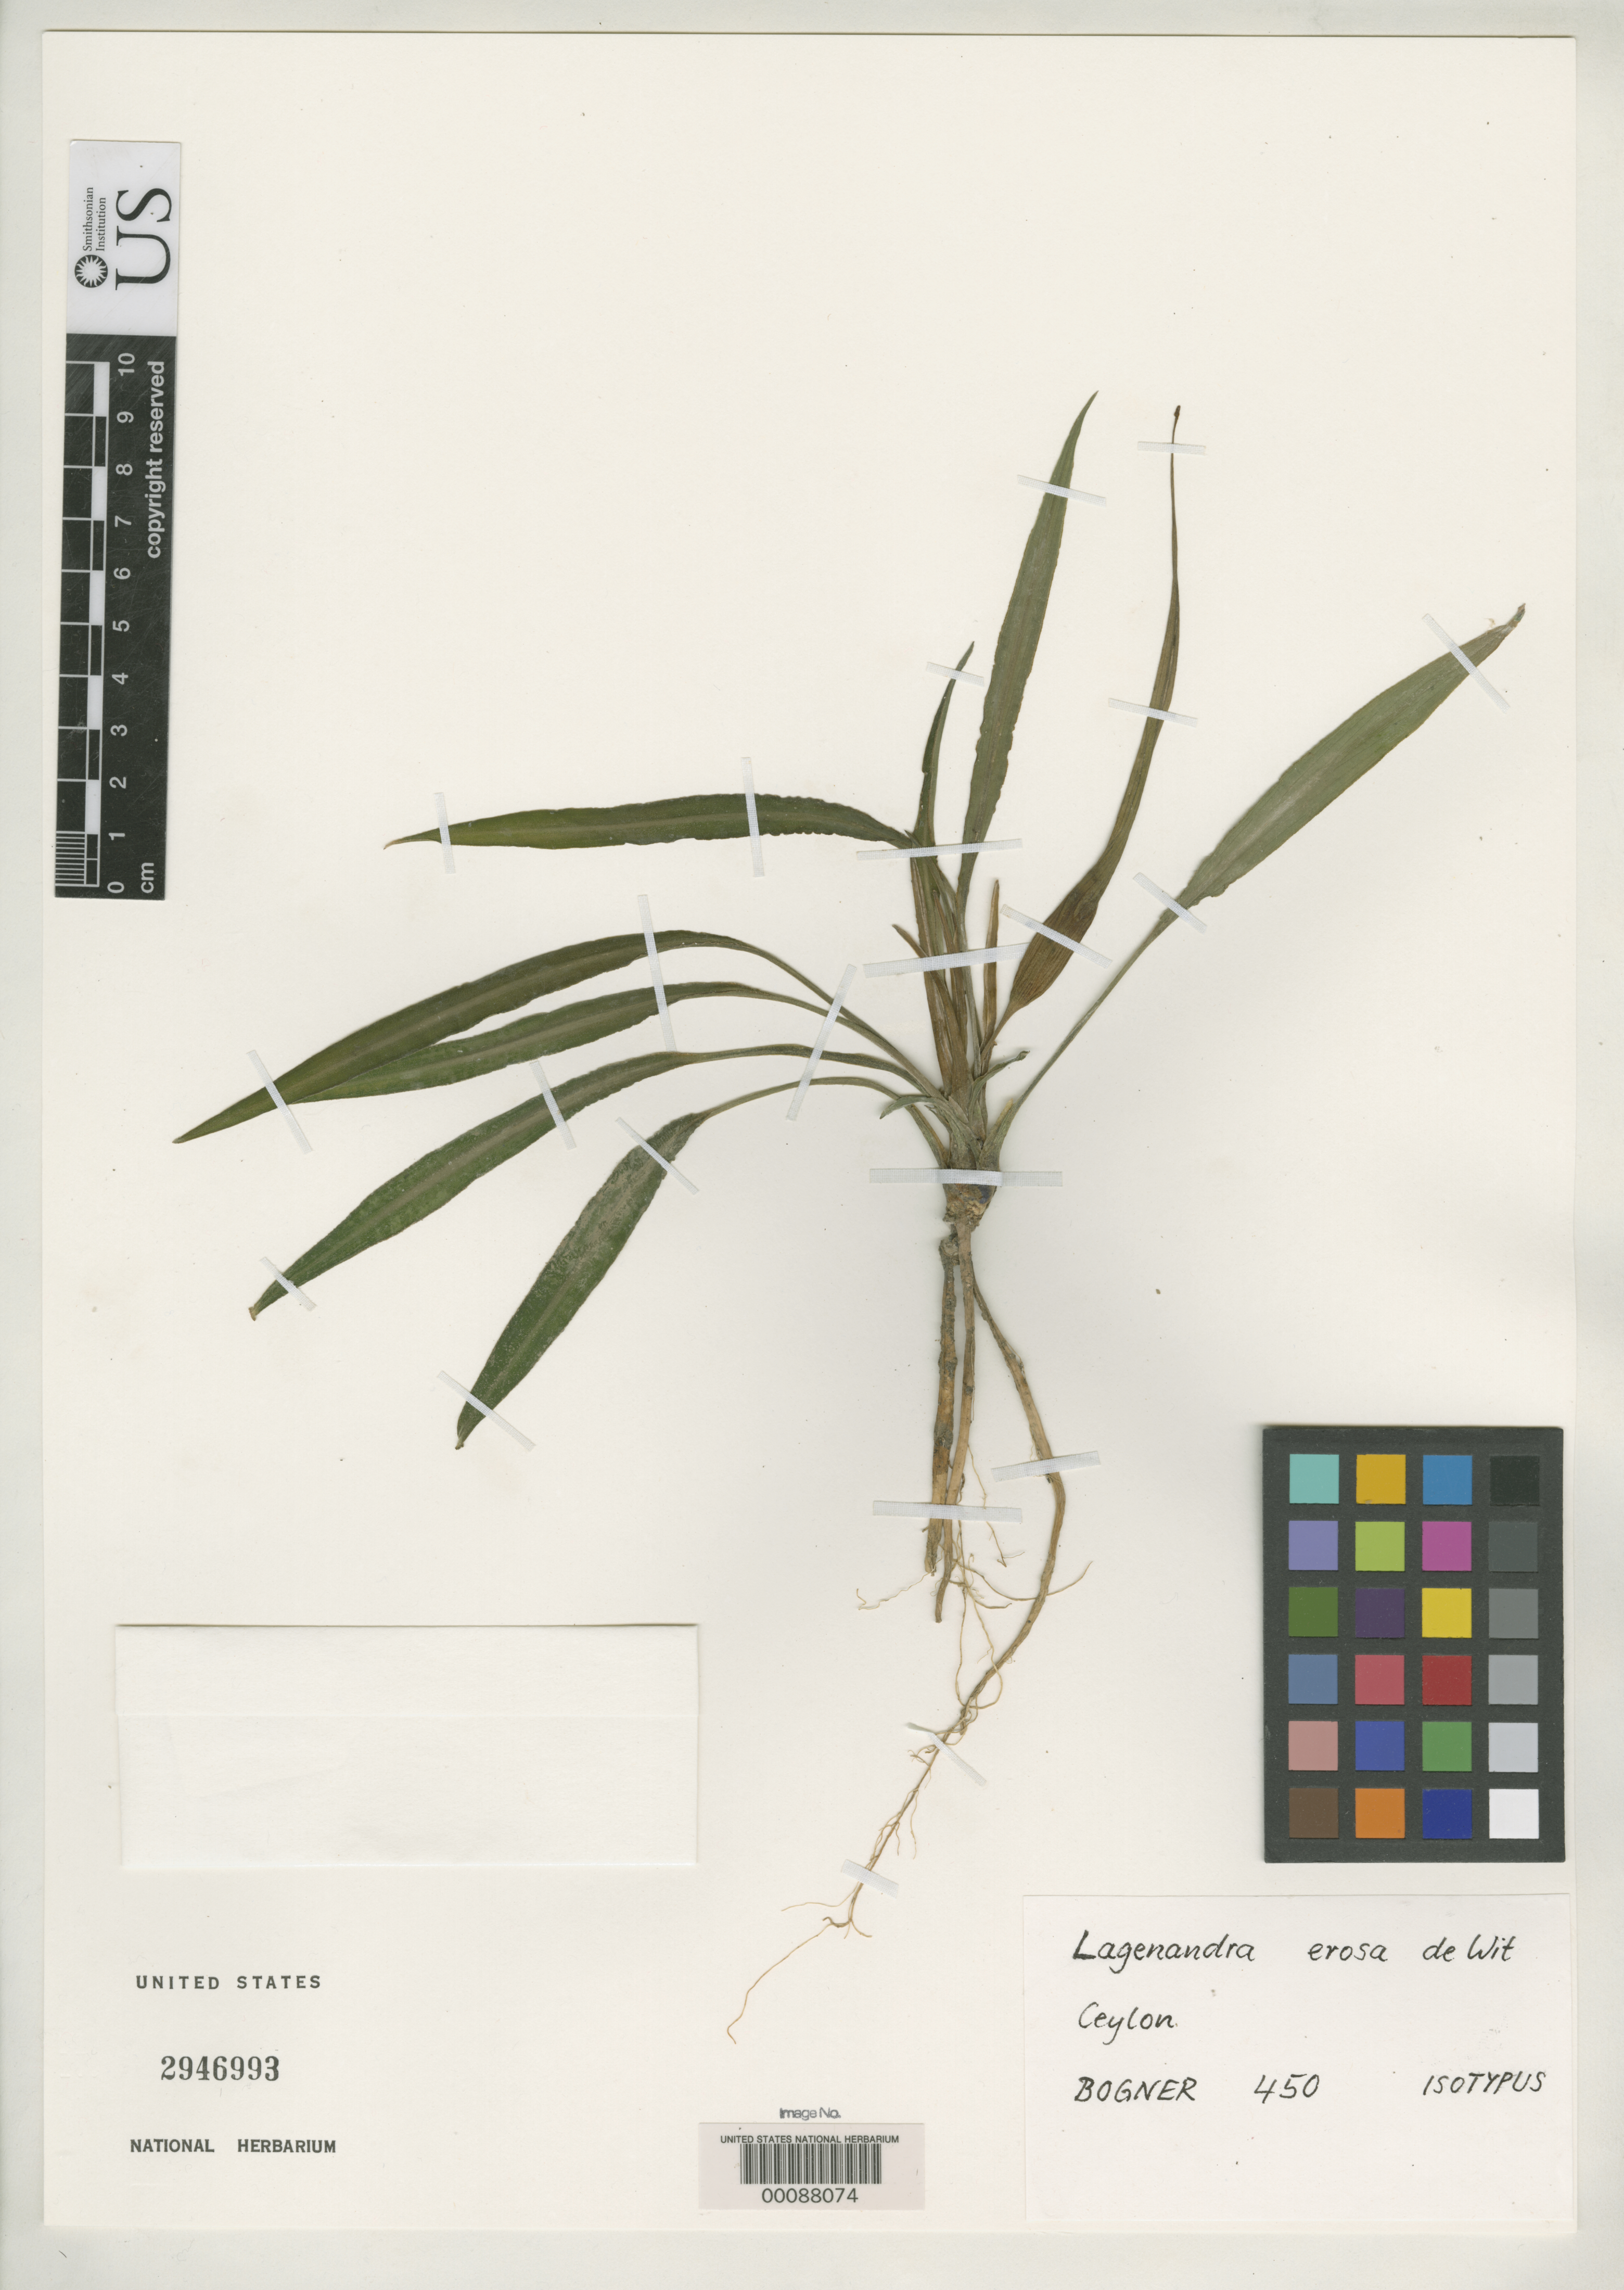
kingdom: Plantae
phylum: Tracheophyta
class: Liliopsida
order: Alismatales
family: Araceae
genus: Lagenandra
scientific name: Lagenandra erosa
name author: de Wit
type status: Isotype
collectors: J. Bogner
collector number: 450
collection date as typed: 1972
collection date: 1972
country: Sri Lanka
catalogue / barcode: US 2946993